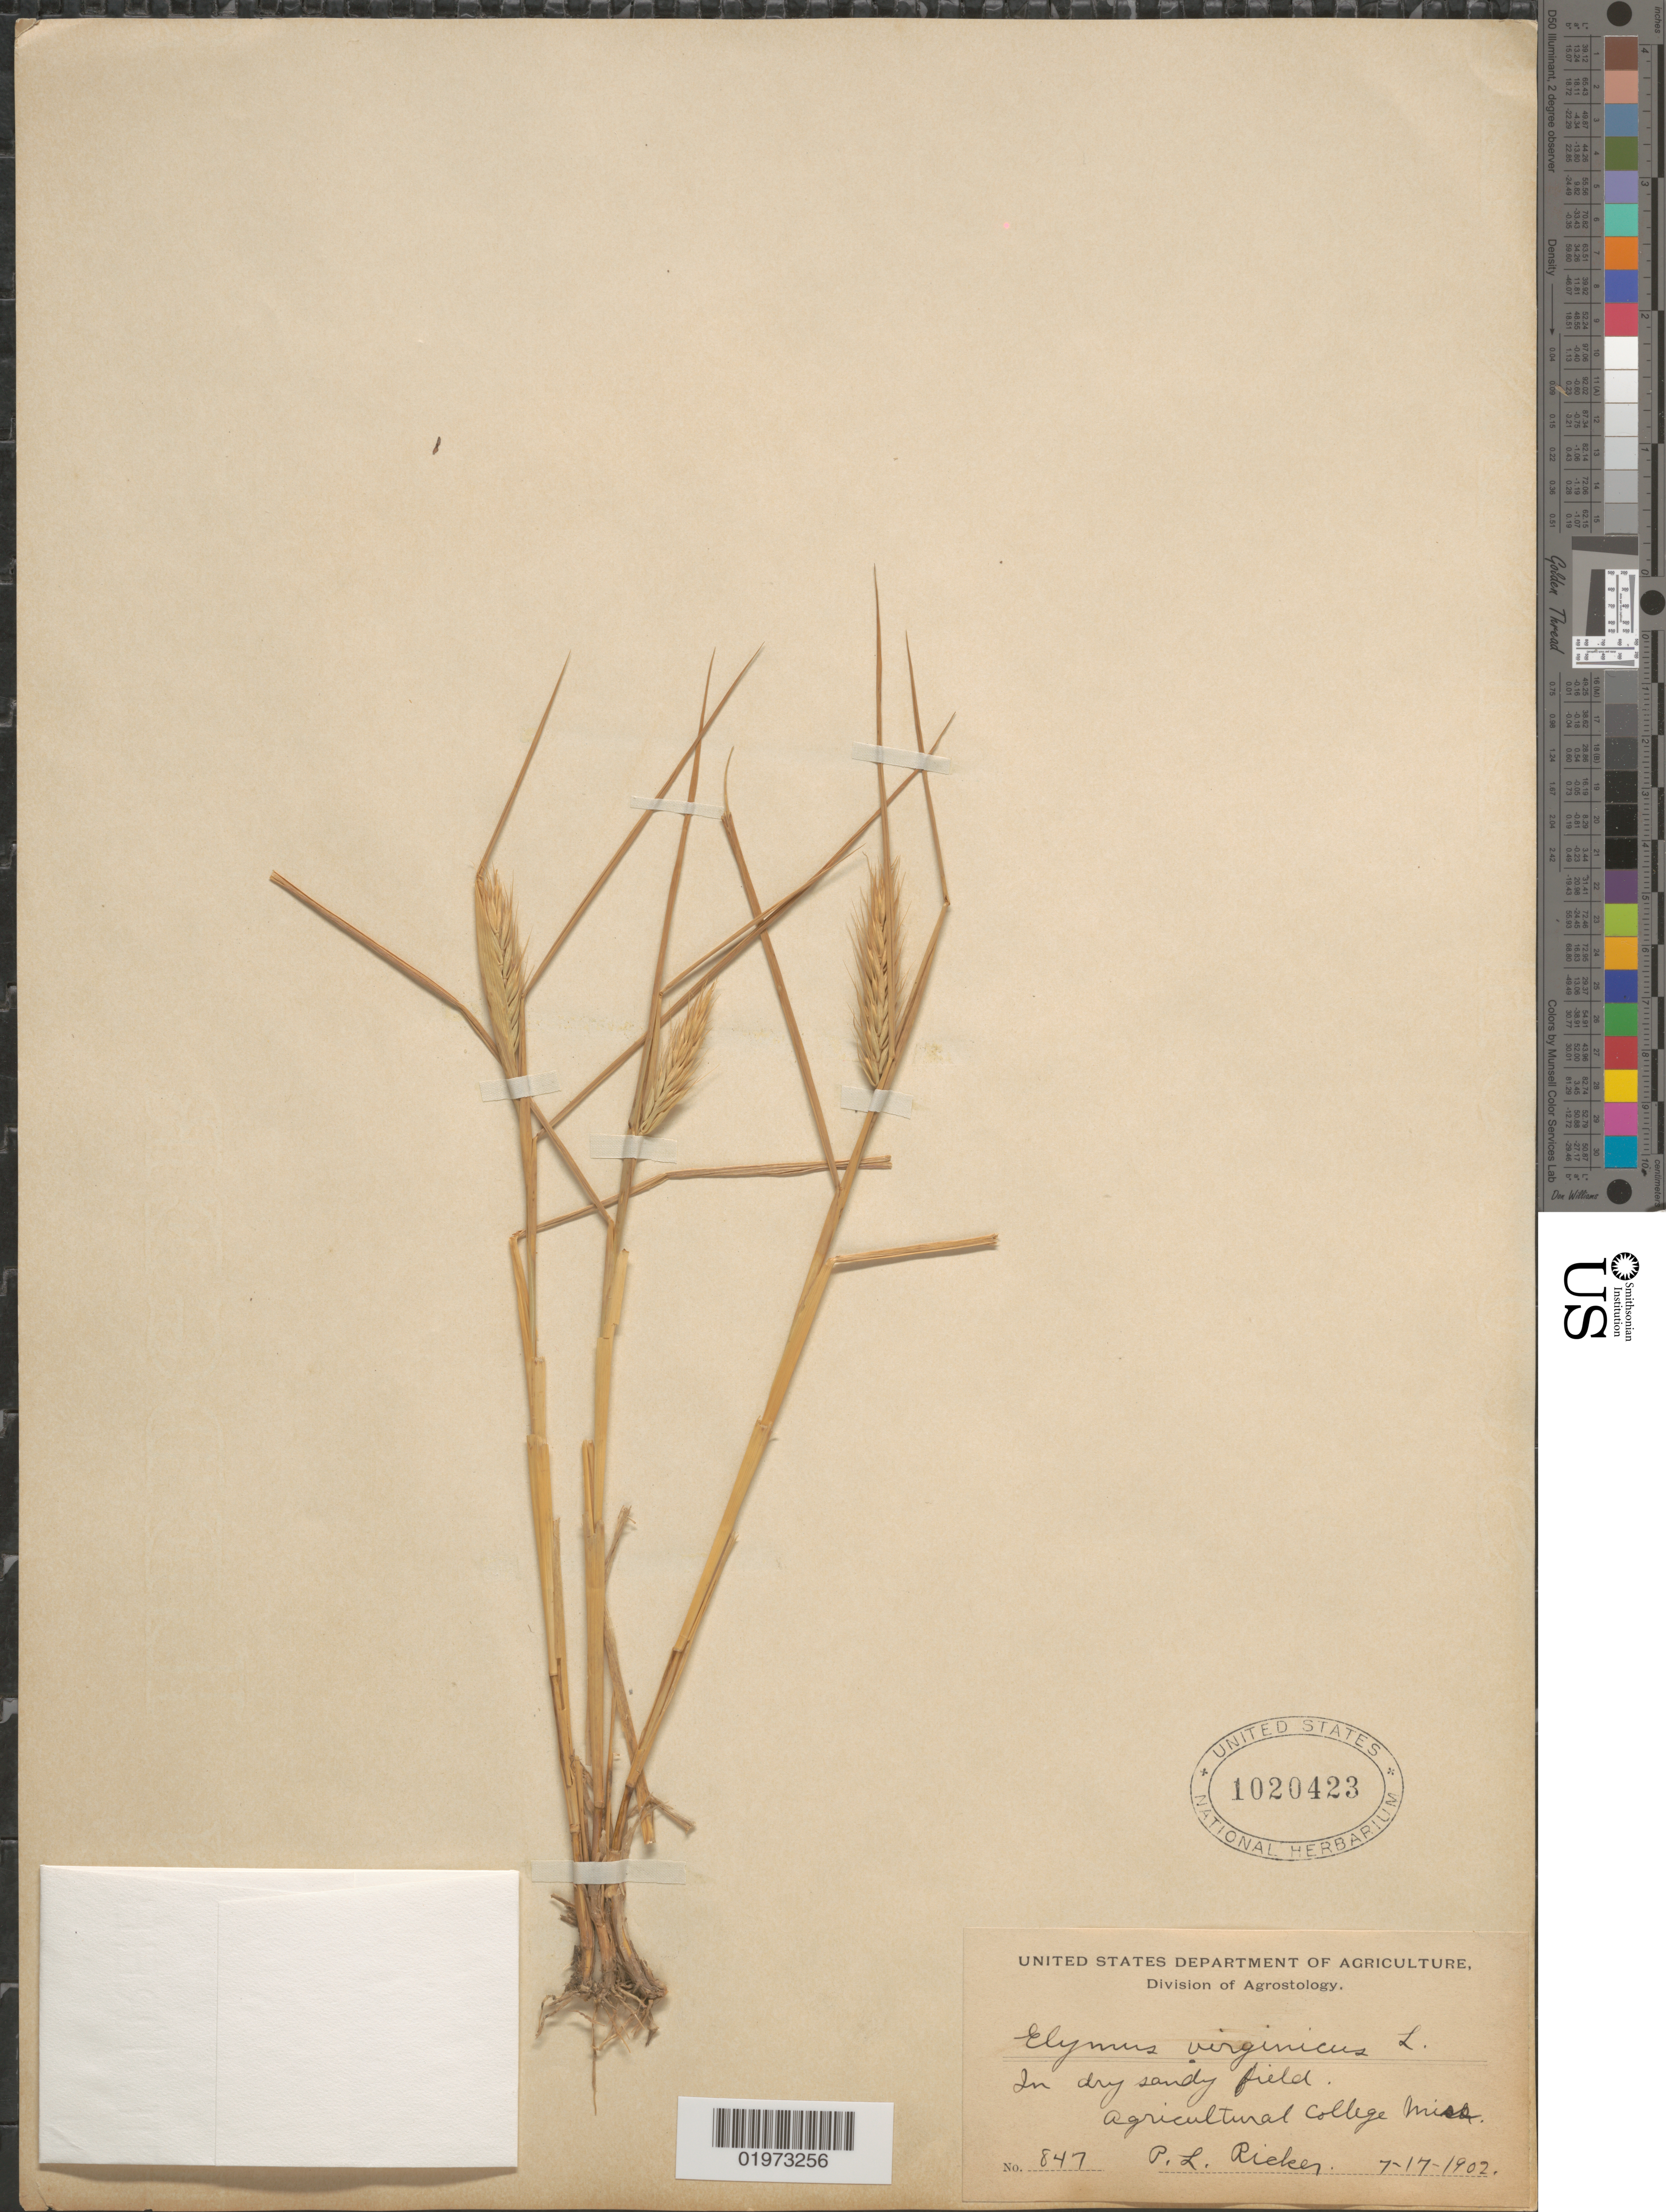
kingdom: Plantae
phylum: Tracheophyta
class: Liliopsida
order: Poales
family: Poaceae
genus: Elymus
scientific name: Elymus virginicus var. virginicus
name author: L.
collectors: P. Ricker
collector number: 847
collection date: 1902-07-17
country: United States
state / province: Mississippi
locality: In dry sandy field. Agricultural College Miss.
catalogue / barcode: US 1020423